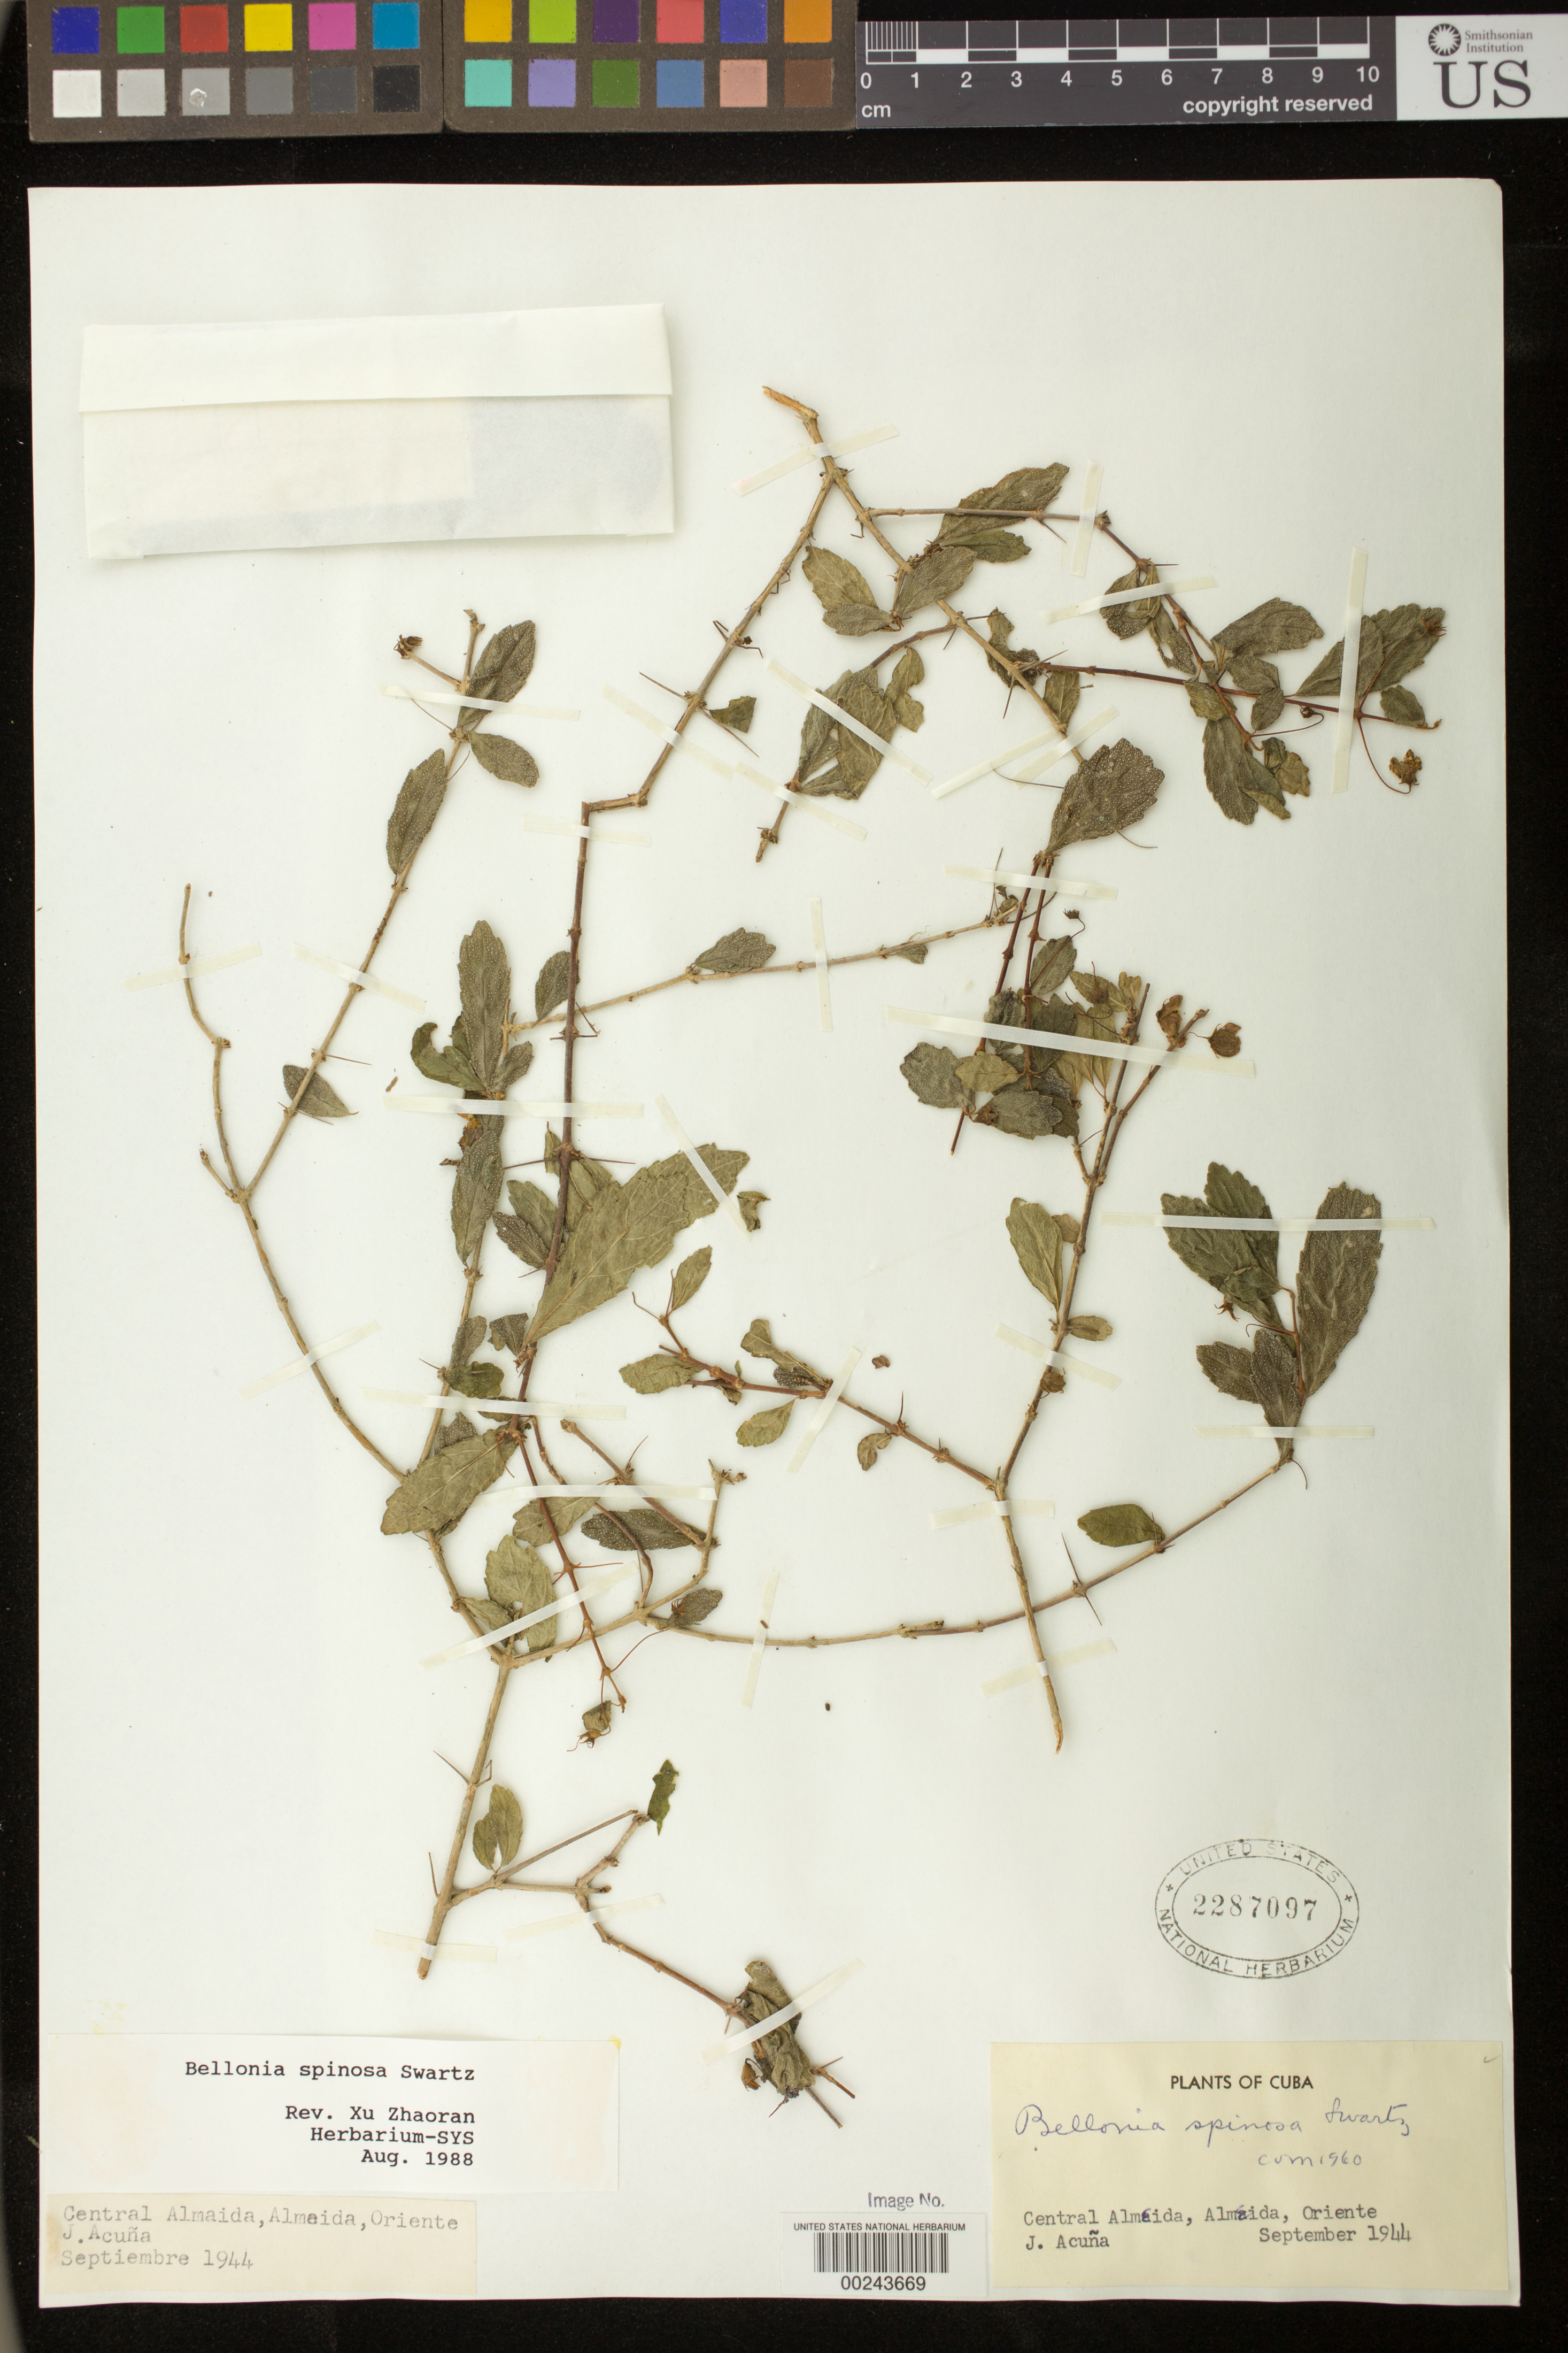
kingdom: Plantae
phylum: Tracheophyta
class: Magnoliopsida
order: Lamiales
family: Gesneriaceae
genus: Bellonia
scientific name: Bellonia spinosa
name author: Sw.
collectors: J. Acuña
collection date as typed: Sep 1944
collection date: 1944-09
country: Cuba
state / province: Oriente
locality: Central Almaida, Almeida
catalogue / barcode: US 2287097